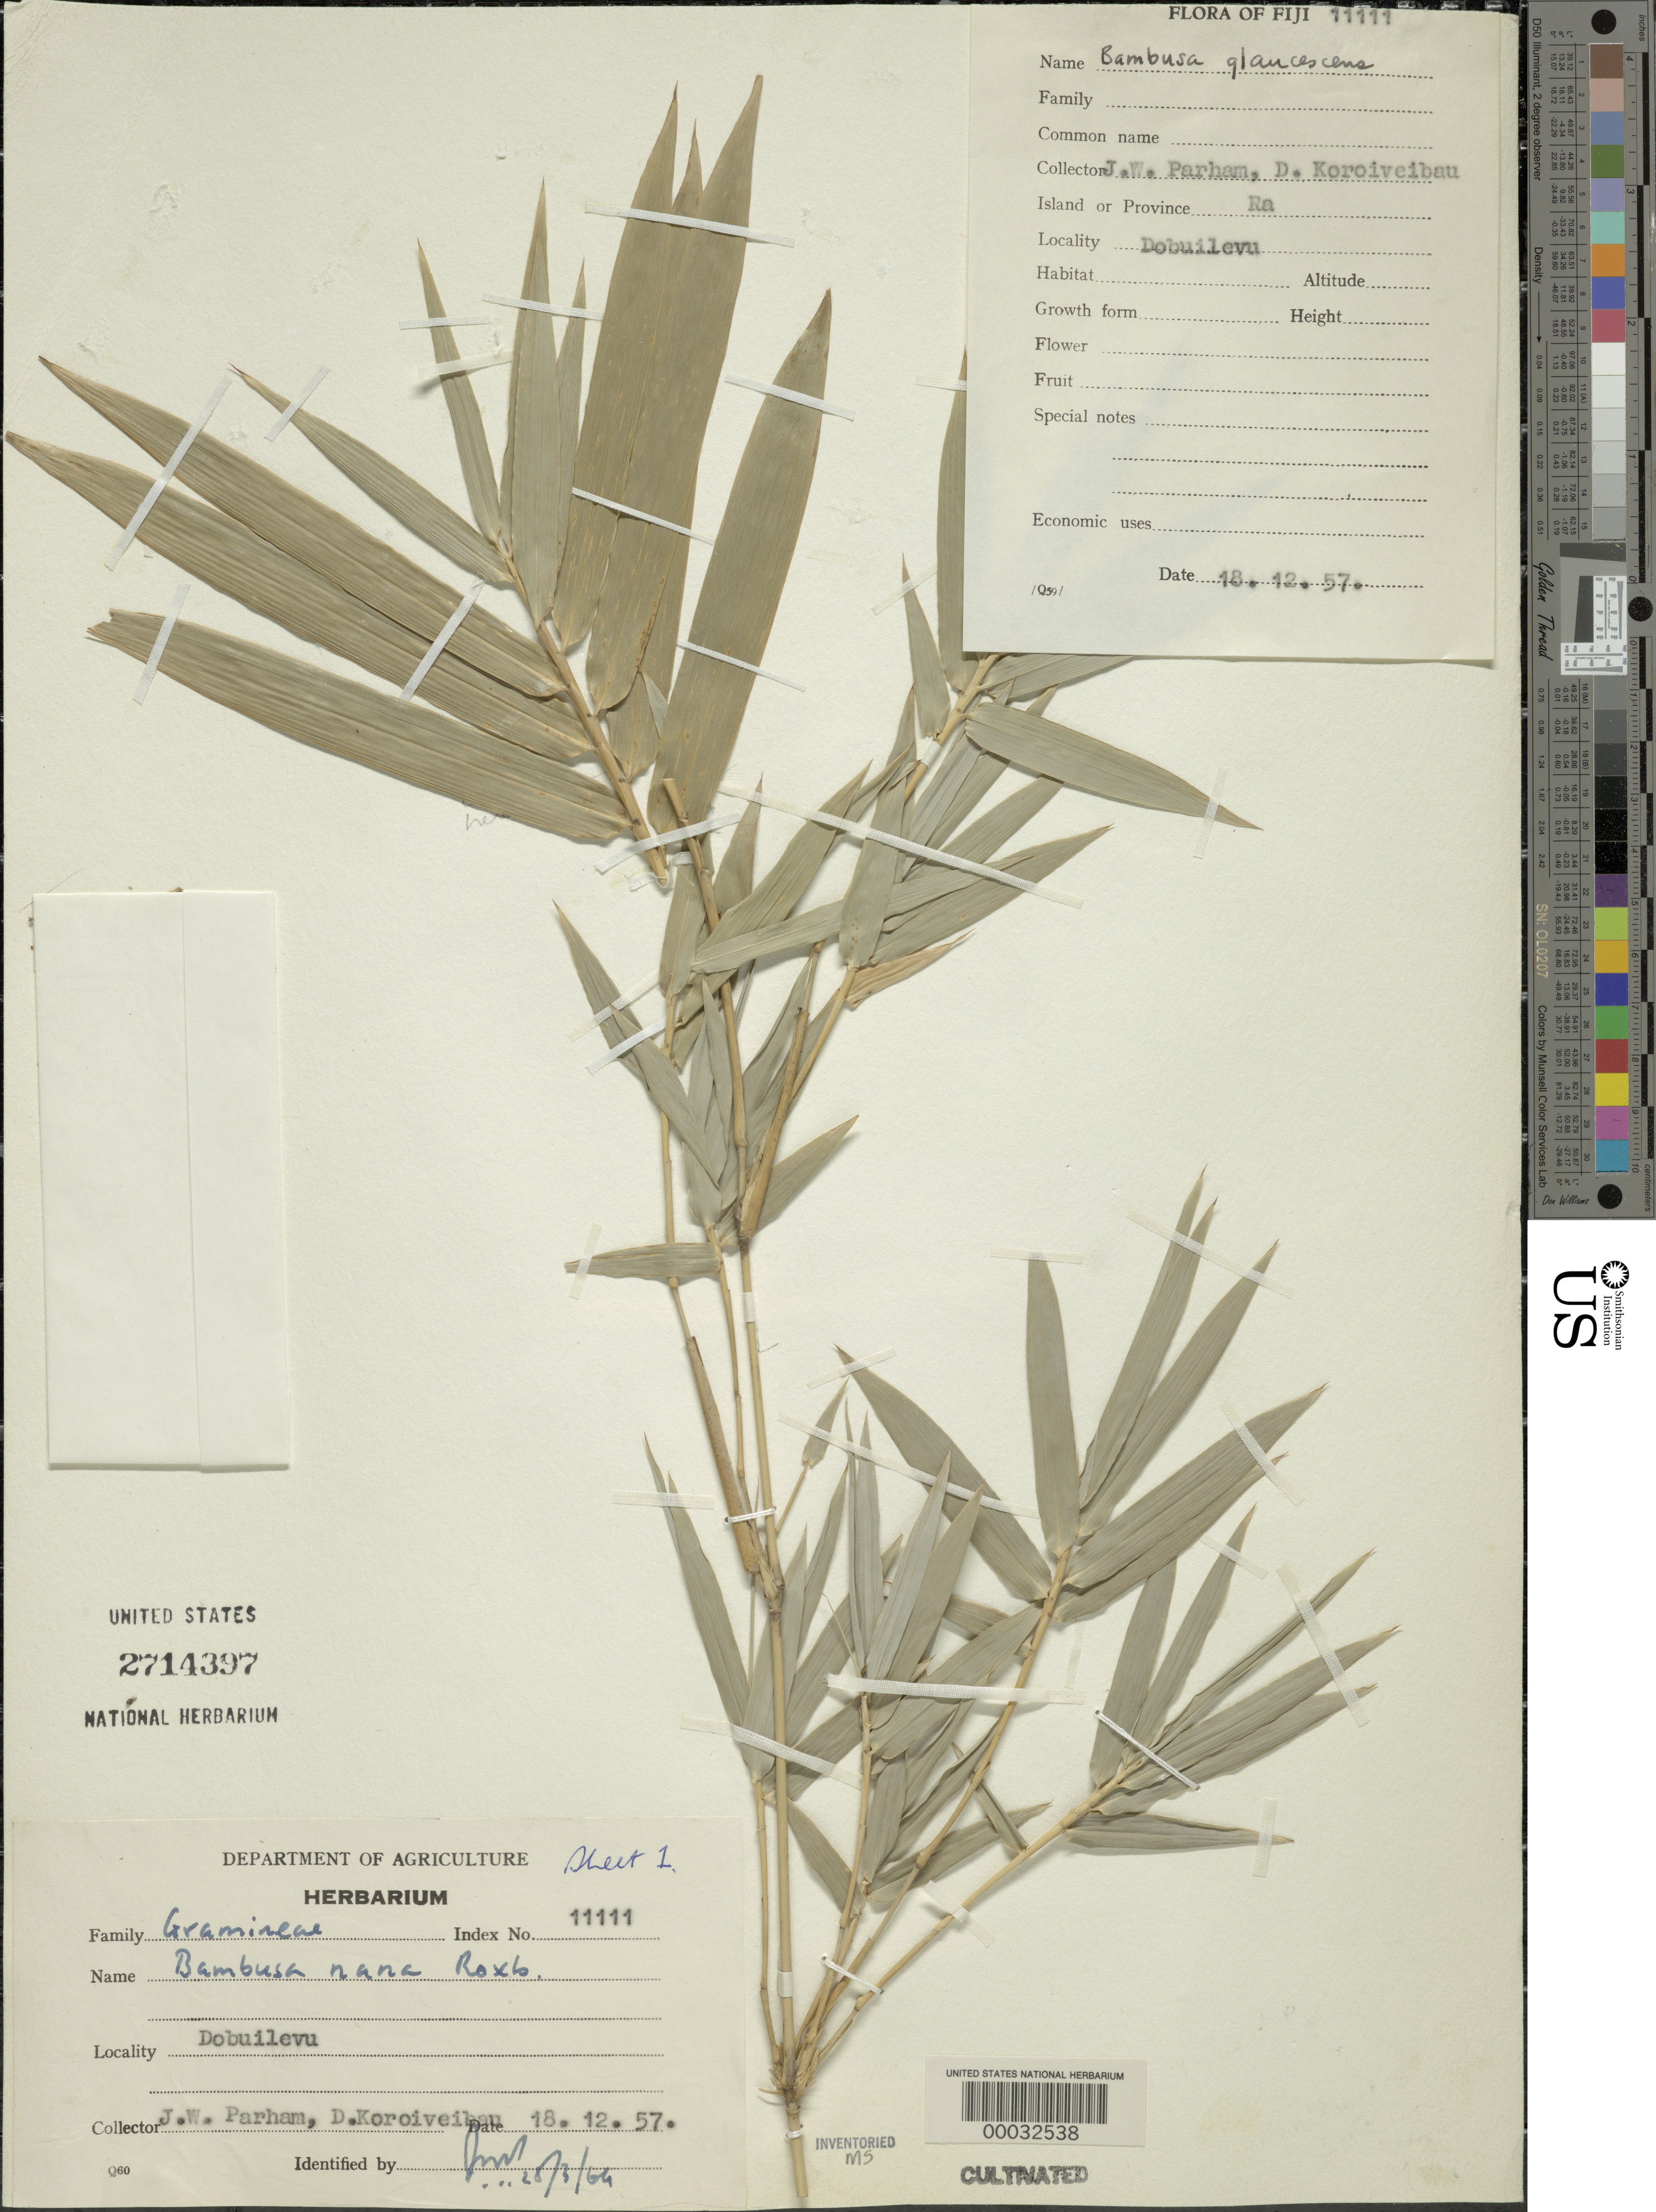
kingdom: Plantae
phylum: Tracheophyta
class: Liliopsida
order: Poales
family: Poaceae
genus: Bambusa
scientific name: Bambusa multiplex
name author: (Lour.) Raeusch. ex Schult. & Schult. f.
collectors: J. Parham & D. Koroiveibau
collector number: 11111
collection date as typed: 18 Dec 1957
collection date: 1957-12-18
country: Fiji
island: Viti Levu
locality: Dobuilevu. [Dobuilevu is probably Ndombuilevu Stream.]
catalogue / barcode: US 2714397